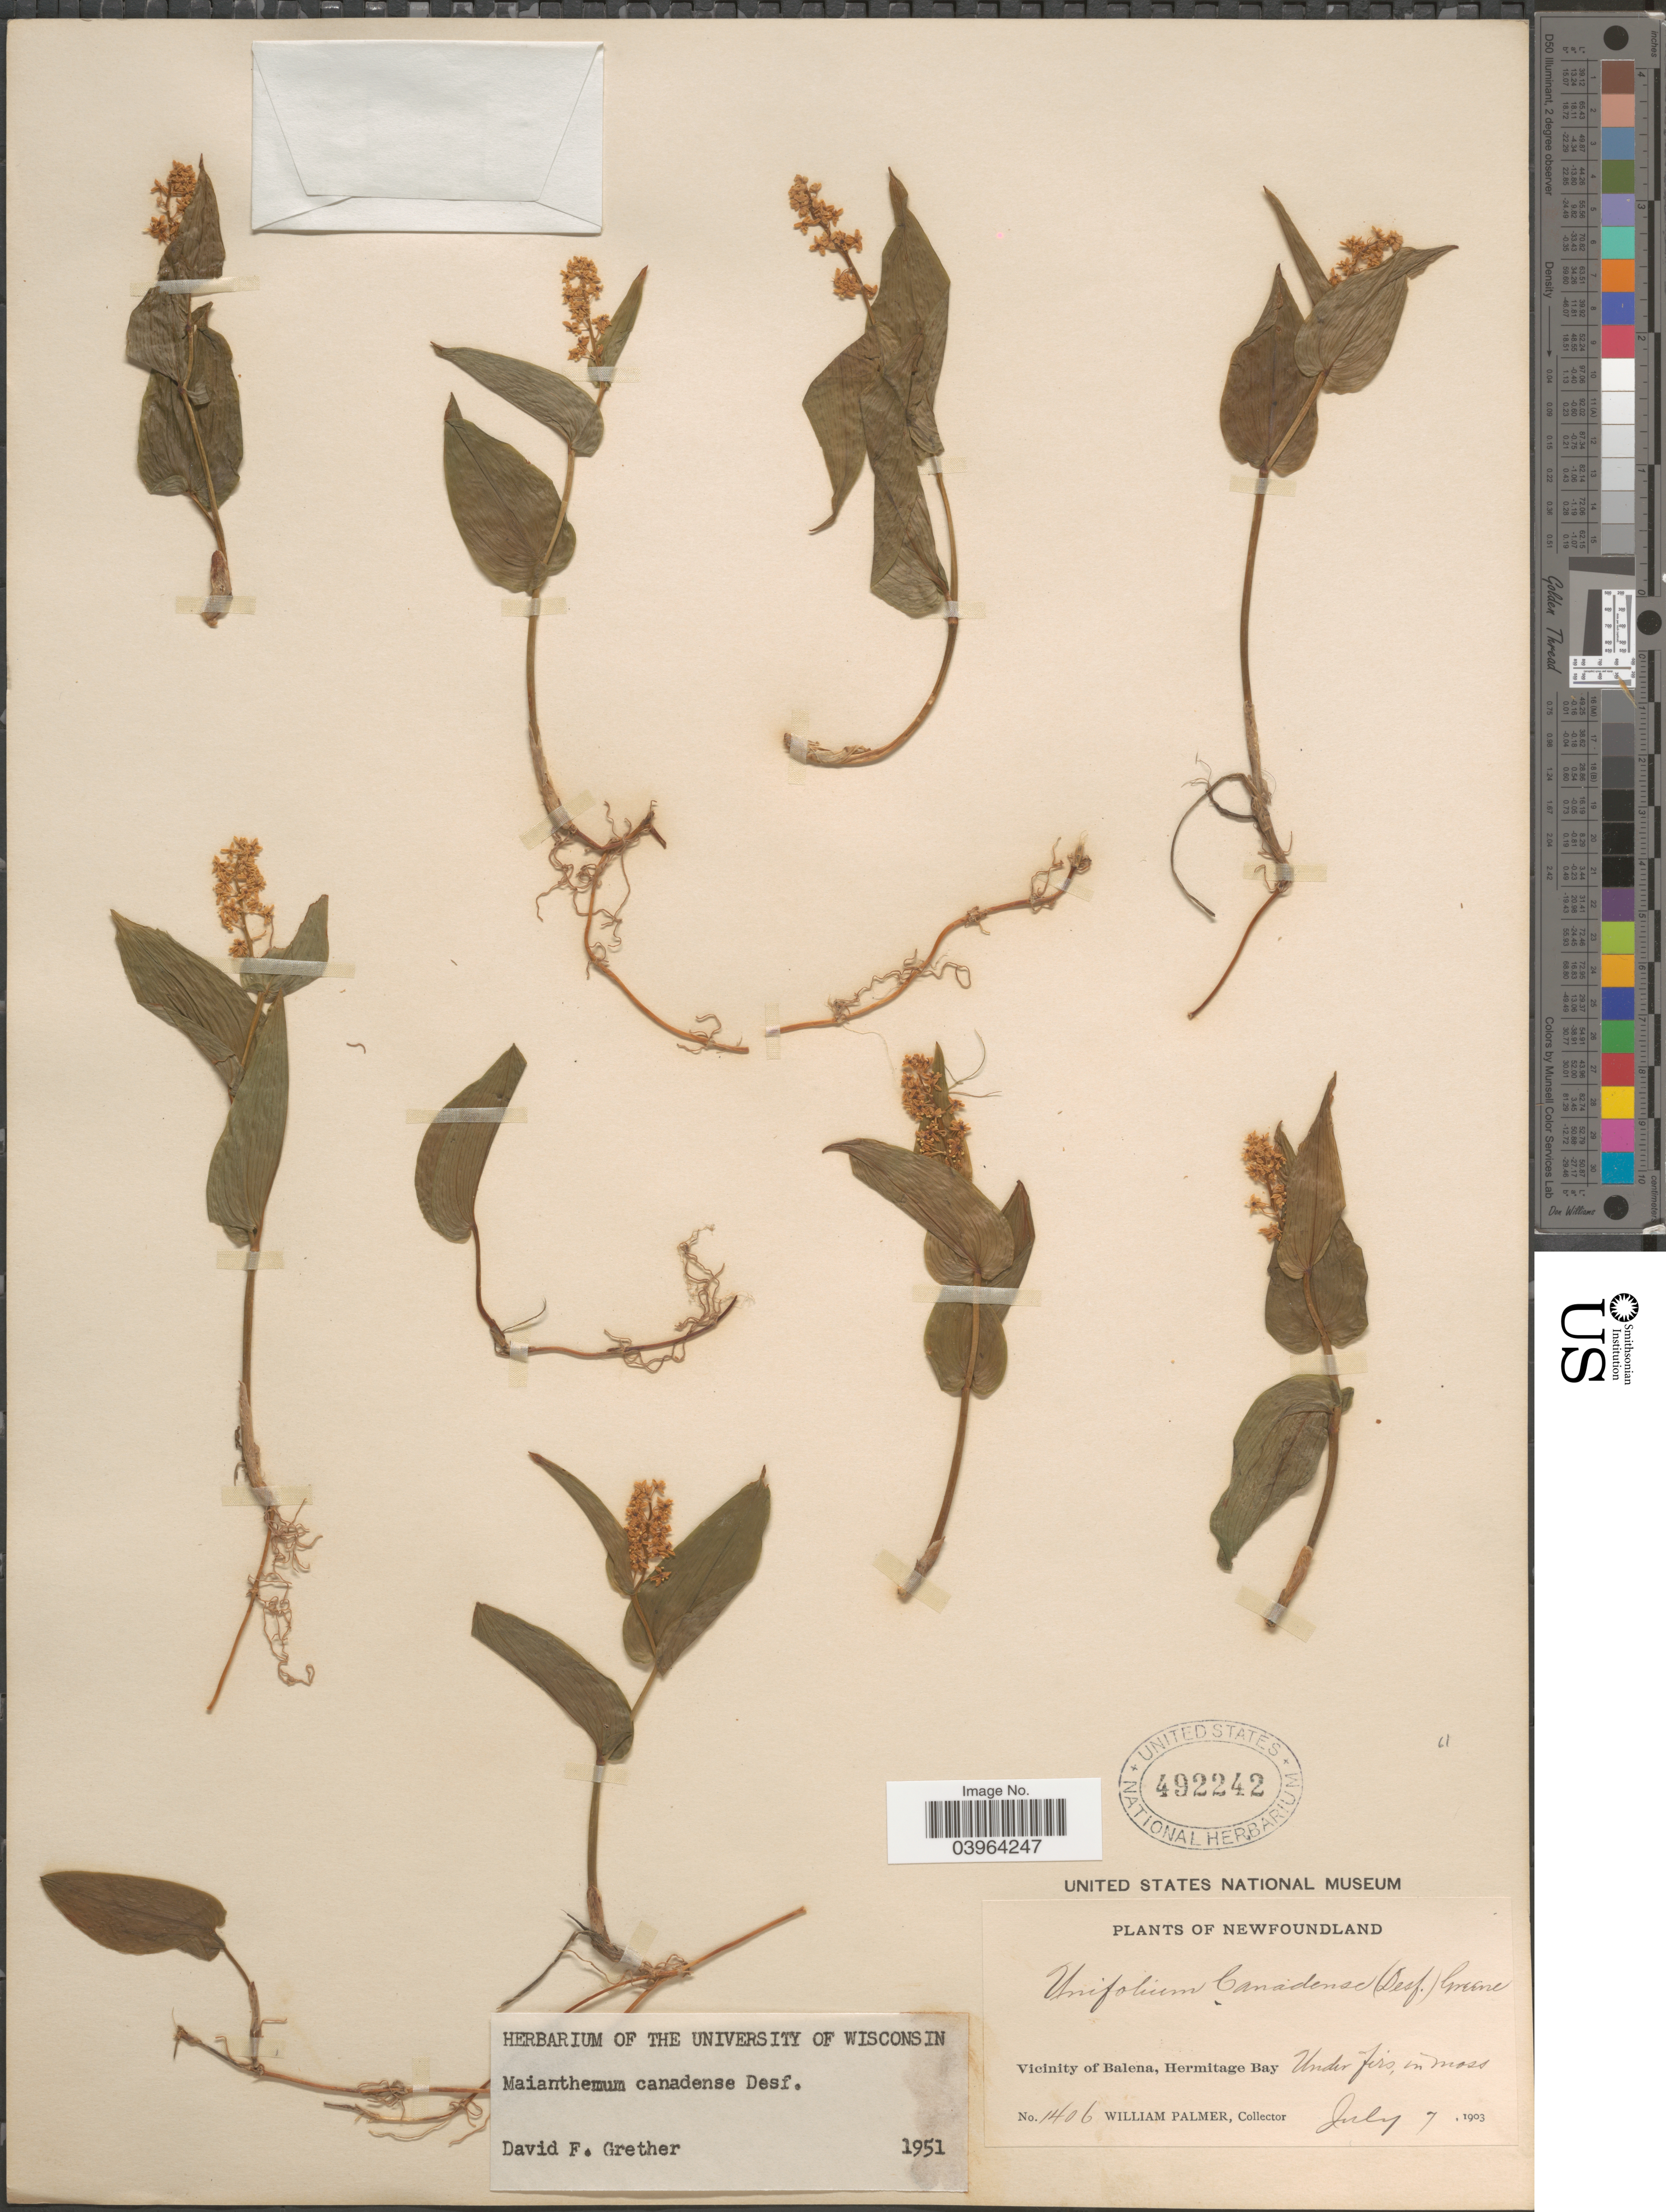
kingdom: Plantae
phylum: Tracheophyta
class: Liliopsida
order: Asparagales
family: Asparagaceae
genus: Maianthemum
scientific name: Maianthemum canadense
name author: Desf.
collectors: W. Palmer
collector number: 1406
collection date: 1903-07-07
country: Canada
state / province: Newfoundland and Labrador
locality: Vicinity of Balena, Hermitage Bay.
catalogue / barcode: US 492242